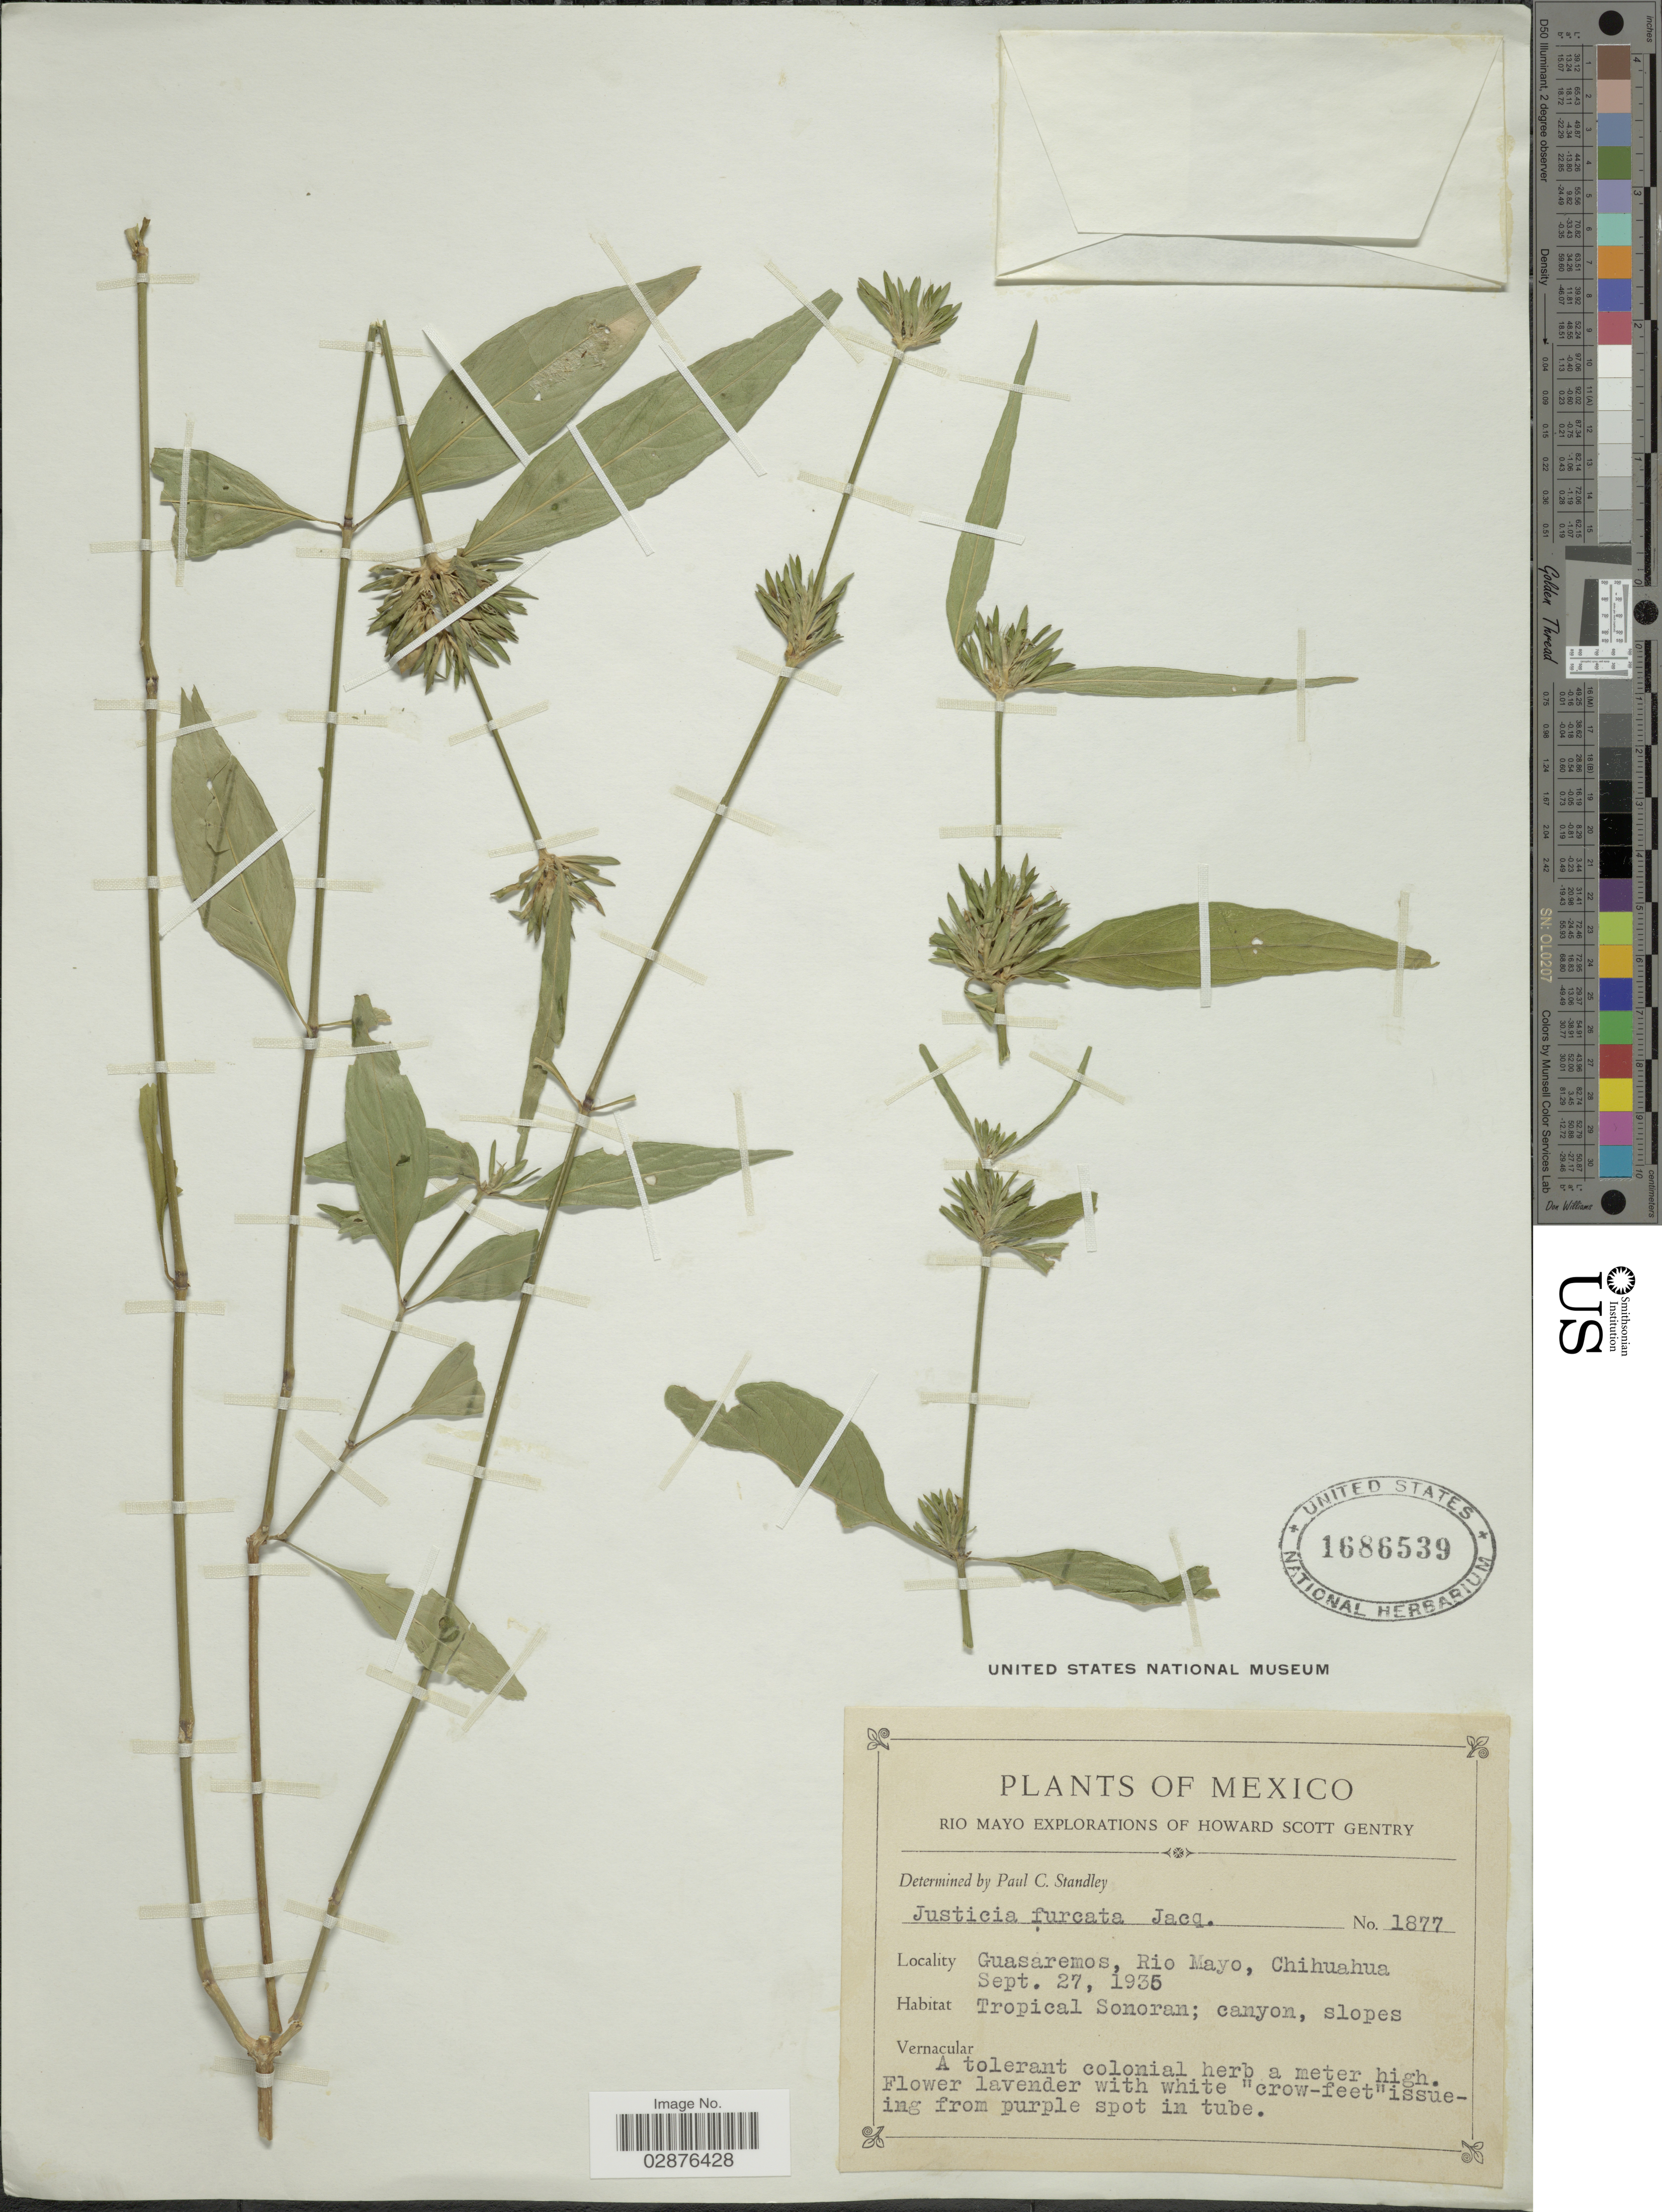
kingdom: Plantae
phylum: Tracheophyta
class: Magnoliopsida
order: Lamiales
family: Acanthaceae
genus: Justicia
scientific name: Justicia furcata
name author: Lam.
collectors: H. S. Gentry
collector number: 1877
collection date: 1935-09-27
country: Mexico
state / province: Chihuahua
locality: Guasaremos, Rio Mayo.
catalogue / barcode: US 1686539